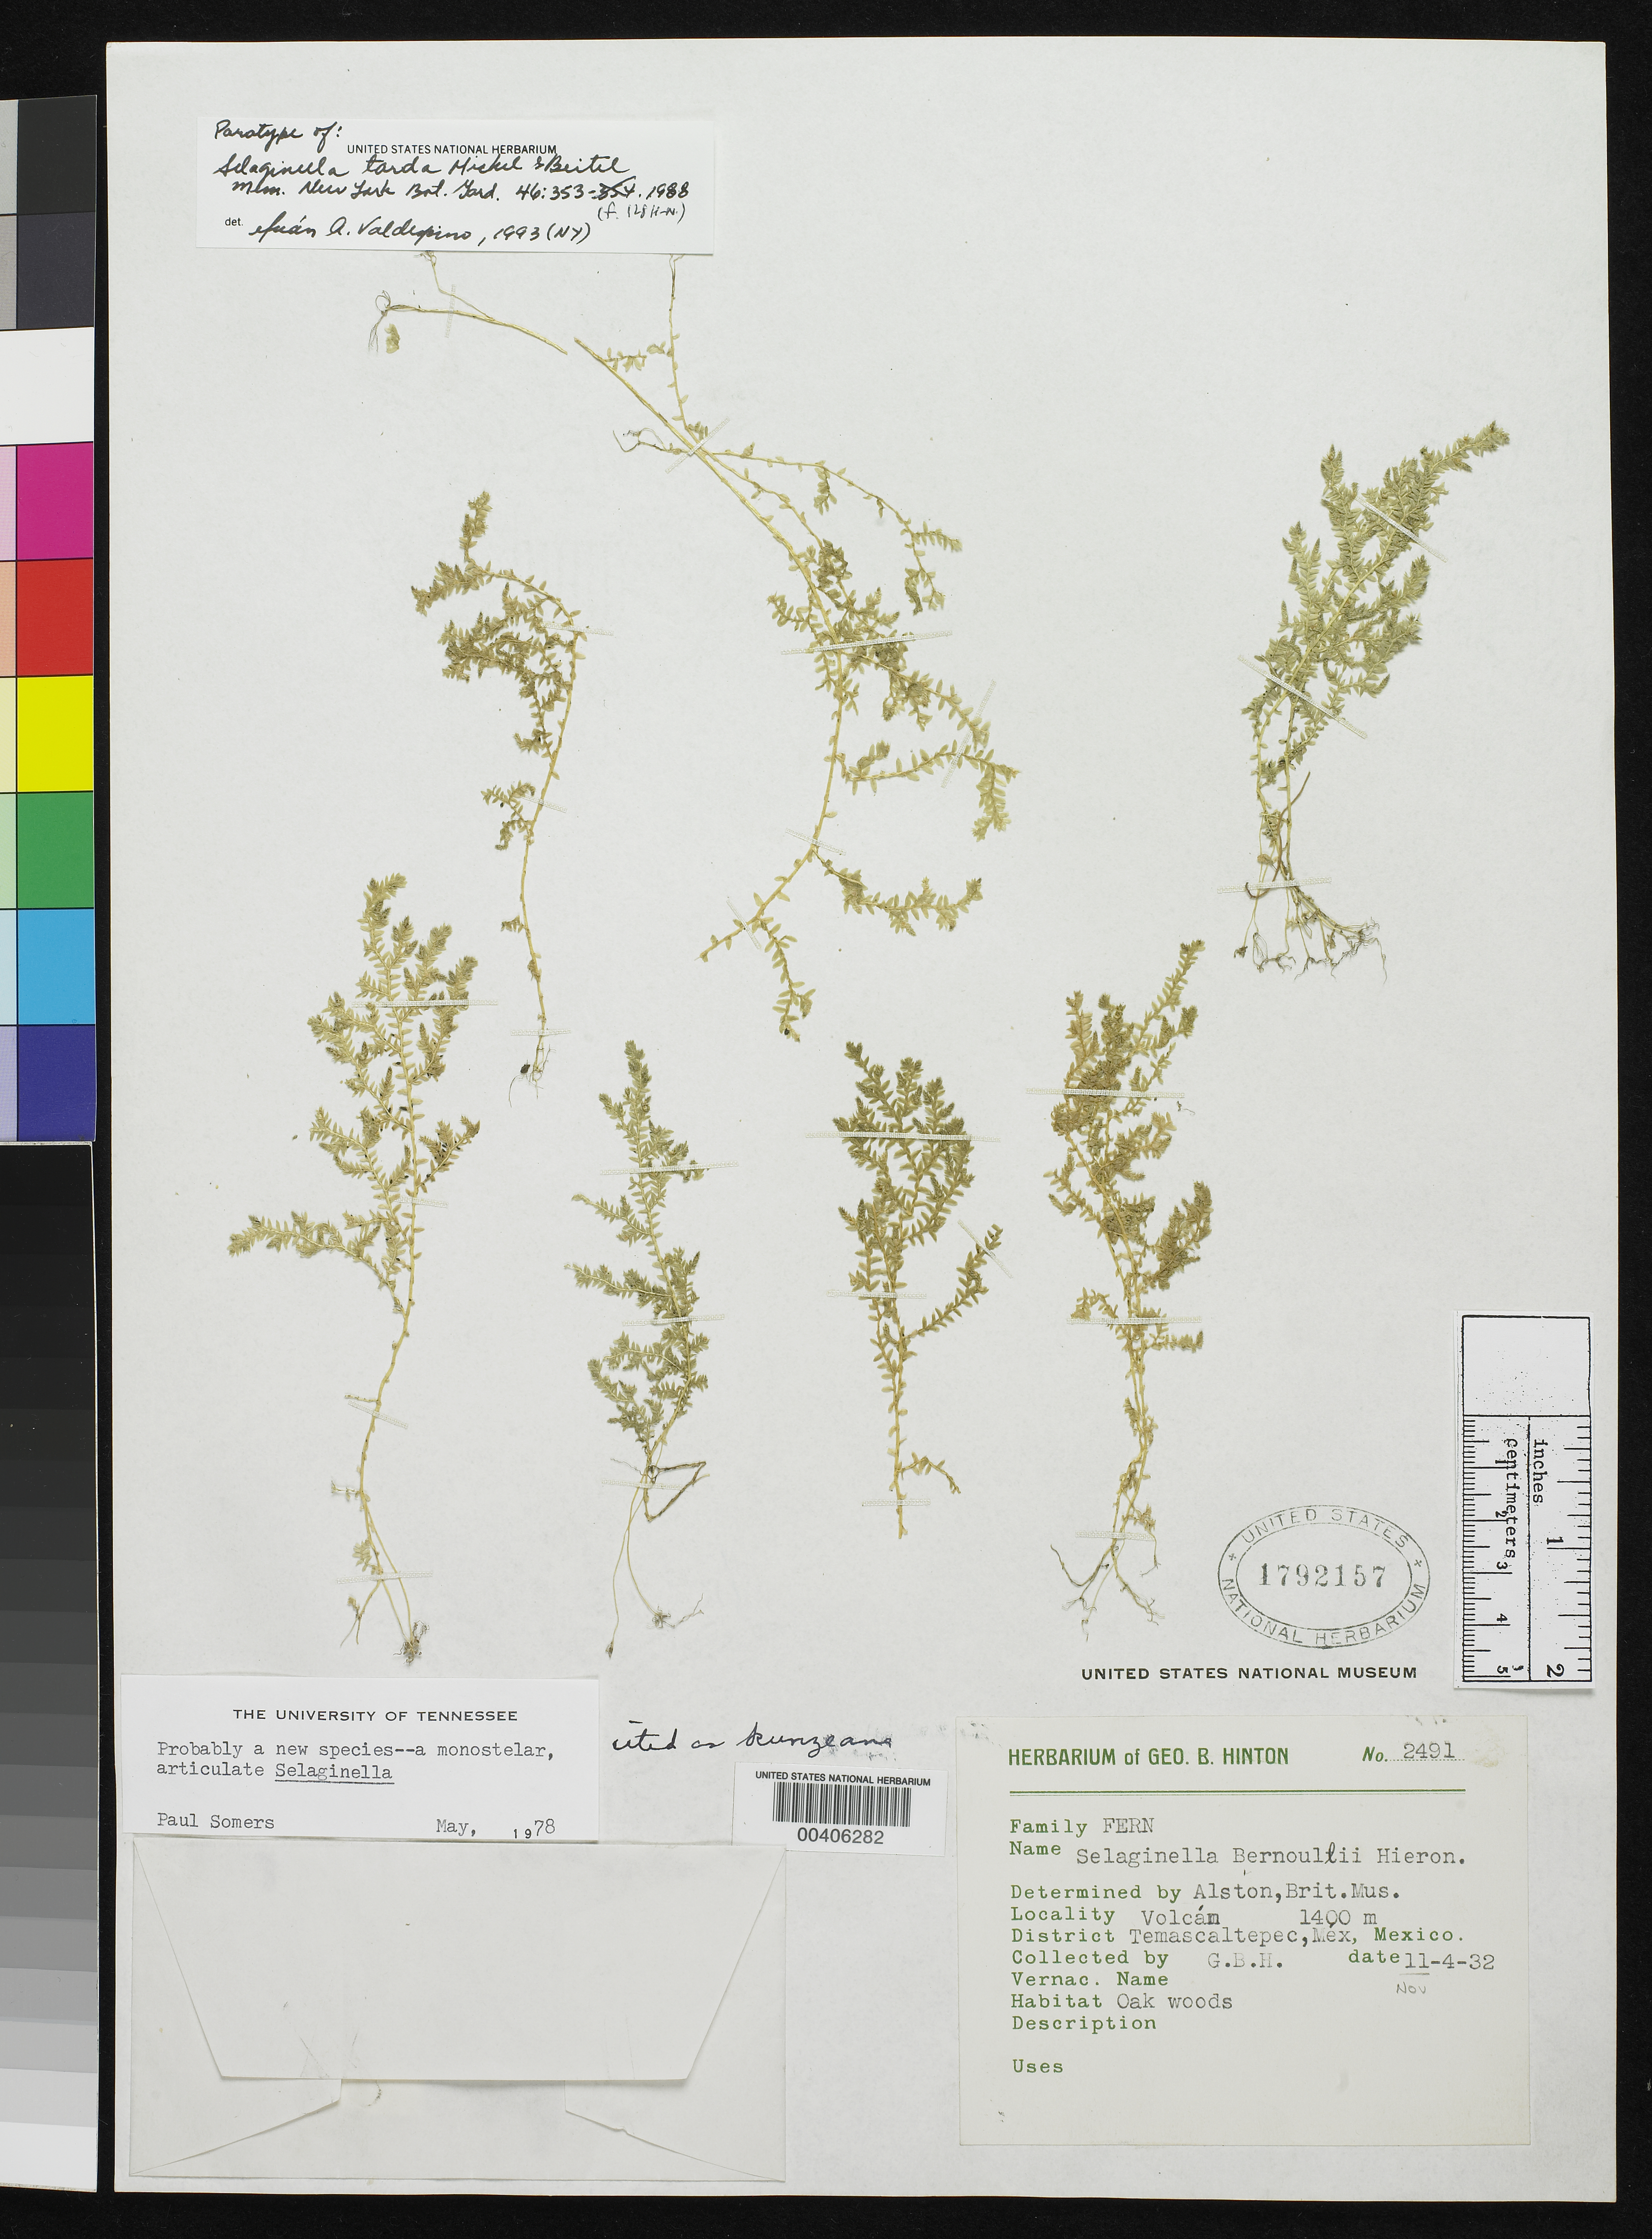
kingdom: Plantae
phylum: Tracheophyta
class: Lycopodiopsida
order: Selaginellales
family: Selaginellaceae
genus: Selaginella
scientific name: Selaginella tarda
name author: Mickel & Beitel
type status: Paratype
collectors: G. B. Hinton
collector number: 2491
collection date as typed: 04 Nov 1932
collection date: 1932-11-04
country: Mexico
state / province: México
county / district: Temascaltepec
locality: Volcan.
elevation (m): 1400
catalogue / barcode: US 1792157